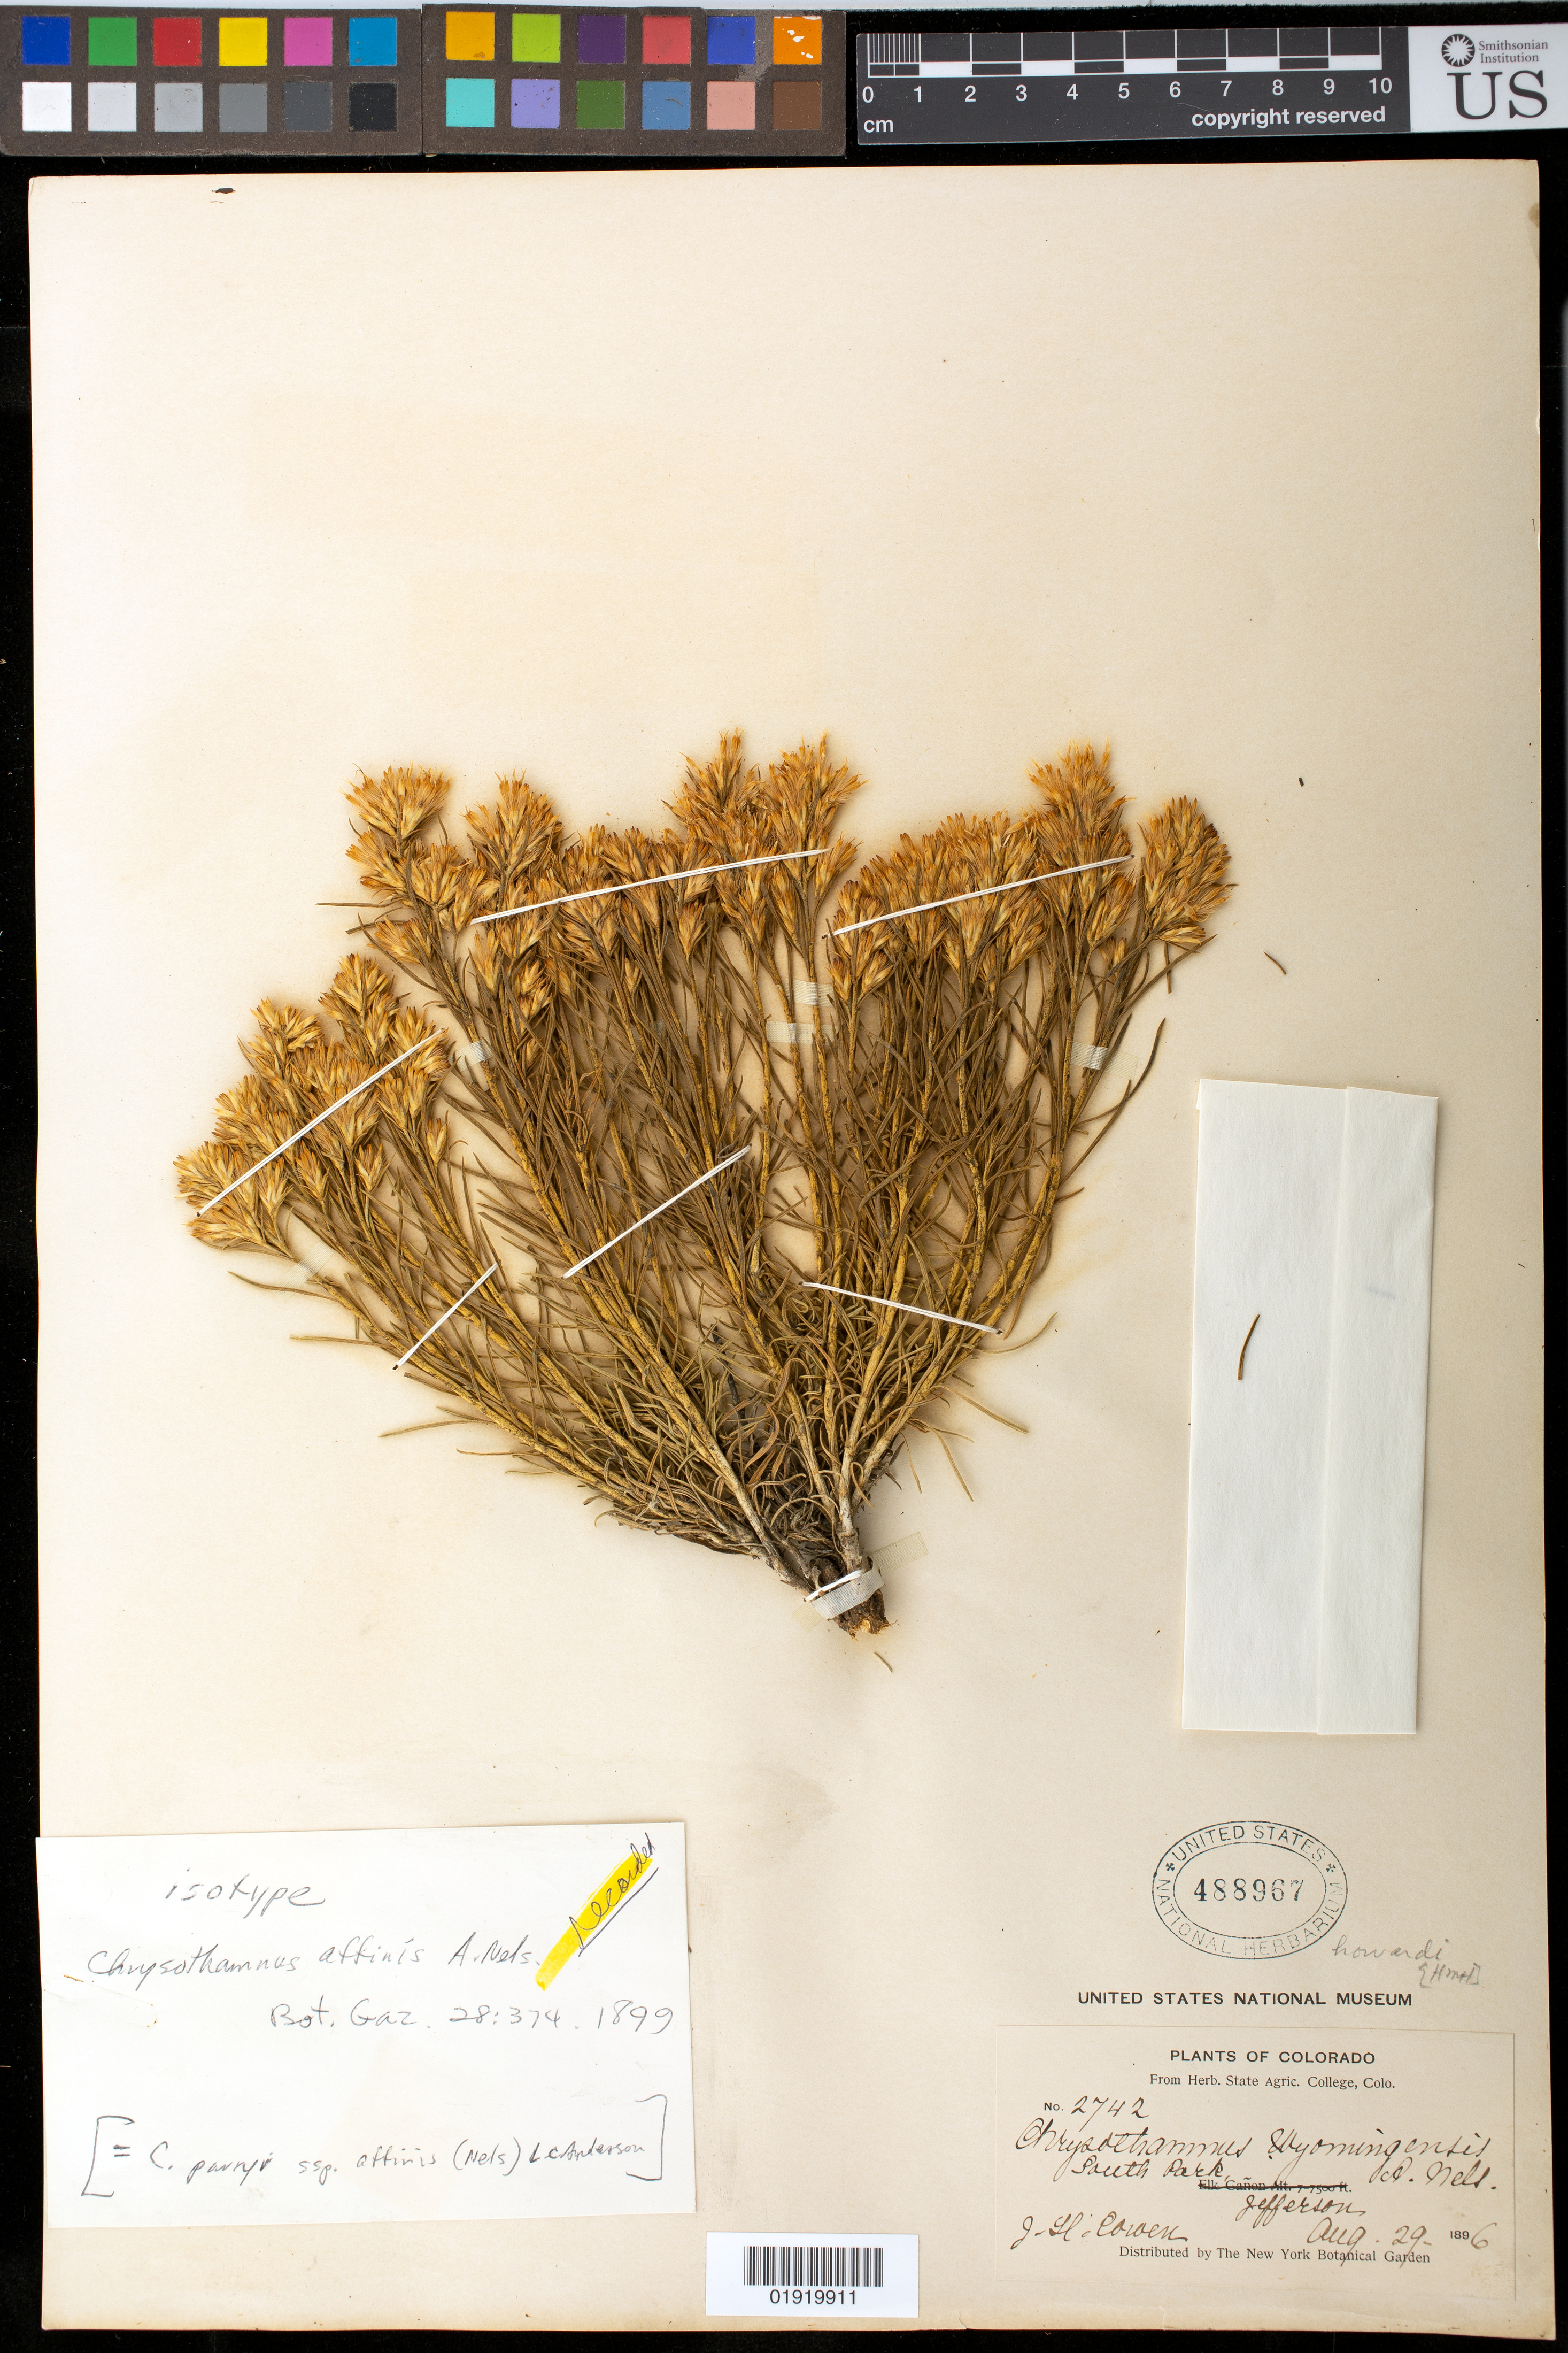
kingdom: Plantae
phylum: Tracheophyta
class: Magnoliopsida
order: Asterales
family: Asteraceae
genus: Chrysothamnus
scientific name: Chrysothamnus affinis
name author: A. Nelson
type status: Type Collection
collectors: J. H. Cowen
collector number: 2742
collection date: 1896-08-29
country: United States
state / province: Colorado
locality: South Park, Jefferson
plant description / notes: Protologue, "Excellent specimens were collected by J.H. Cowen, Jefferson, Colo., August 1896, and distributed as Bigelovia Howardii Gray. Type in Herb. University of Wyoming."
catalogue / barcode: US 488967